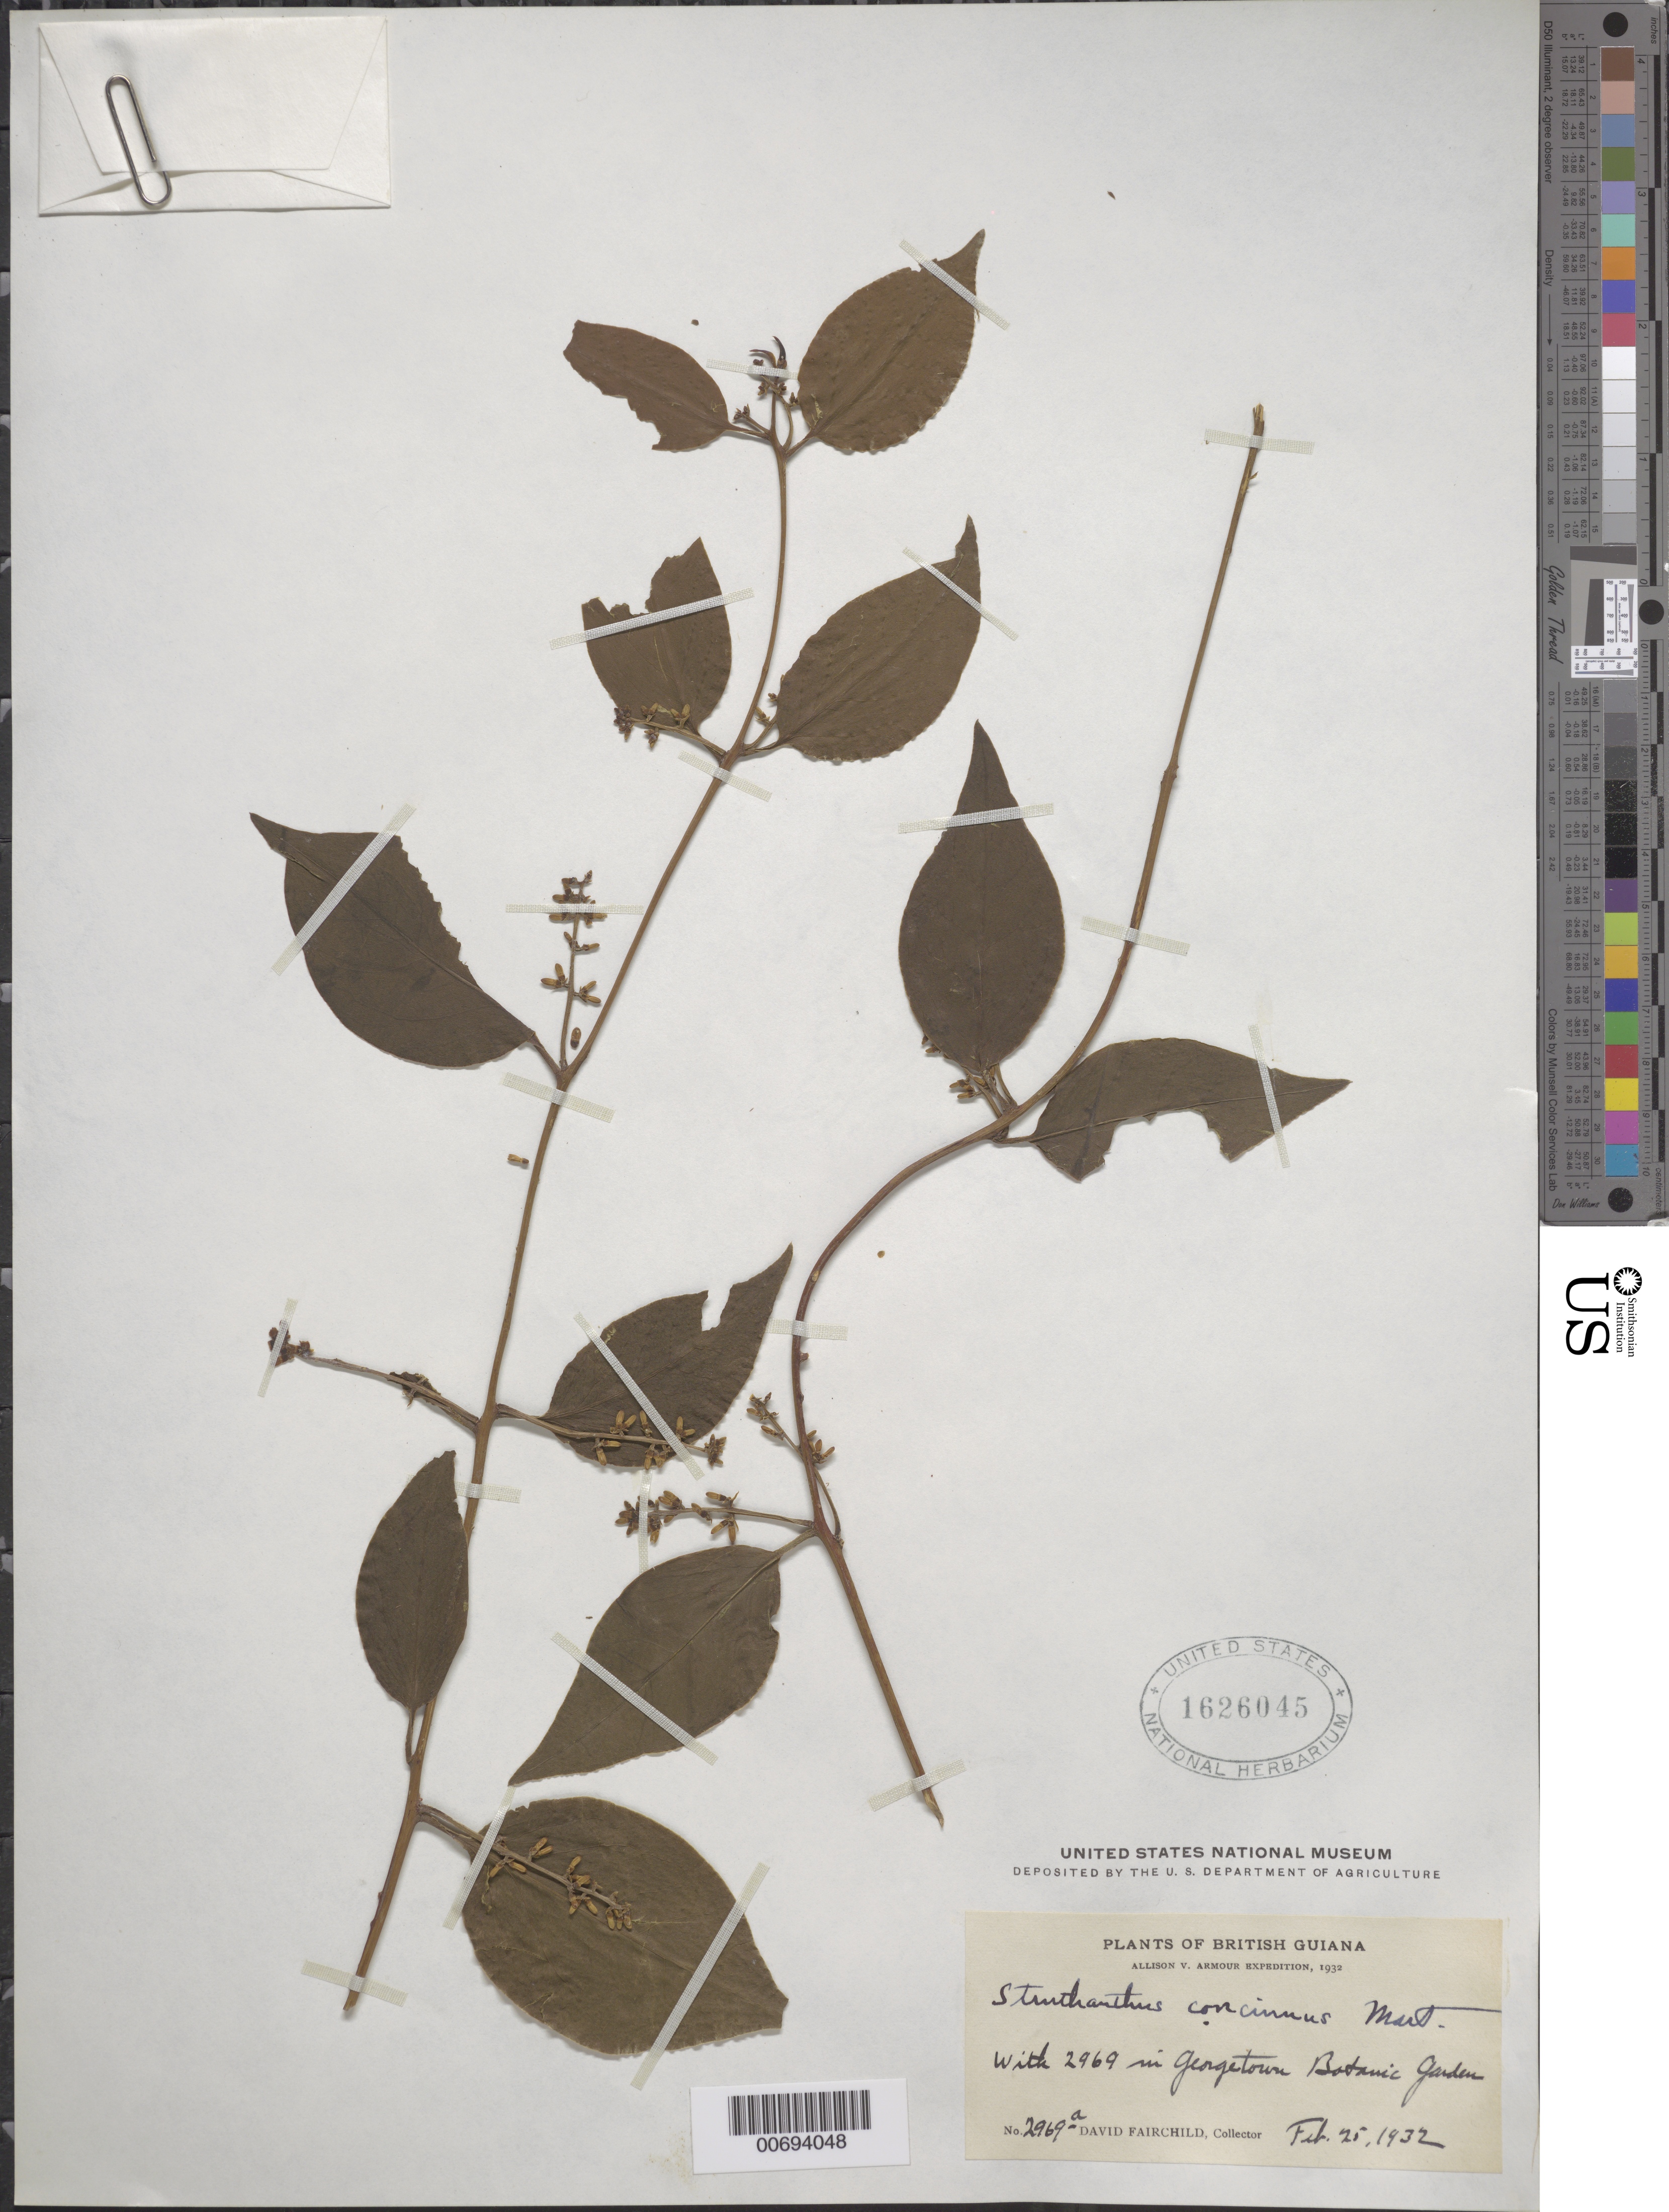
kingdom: Plantae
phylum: Tracheophyta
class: Magnoliopsida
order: Santalales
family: Loranthaceae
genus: Struthanthus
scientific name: Struthanthus concinnus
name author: Mart.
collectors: D. G. Fairchild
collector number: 2969 a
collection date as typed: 25-Feb-32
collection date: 1932-02-25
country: Guyana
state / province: Demerara-Mahaica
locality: Georgetown, Botanic Gardens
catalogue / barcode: US 1626045